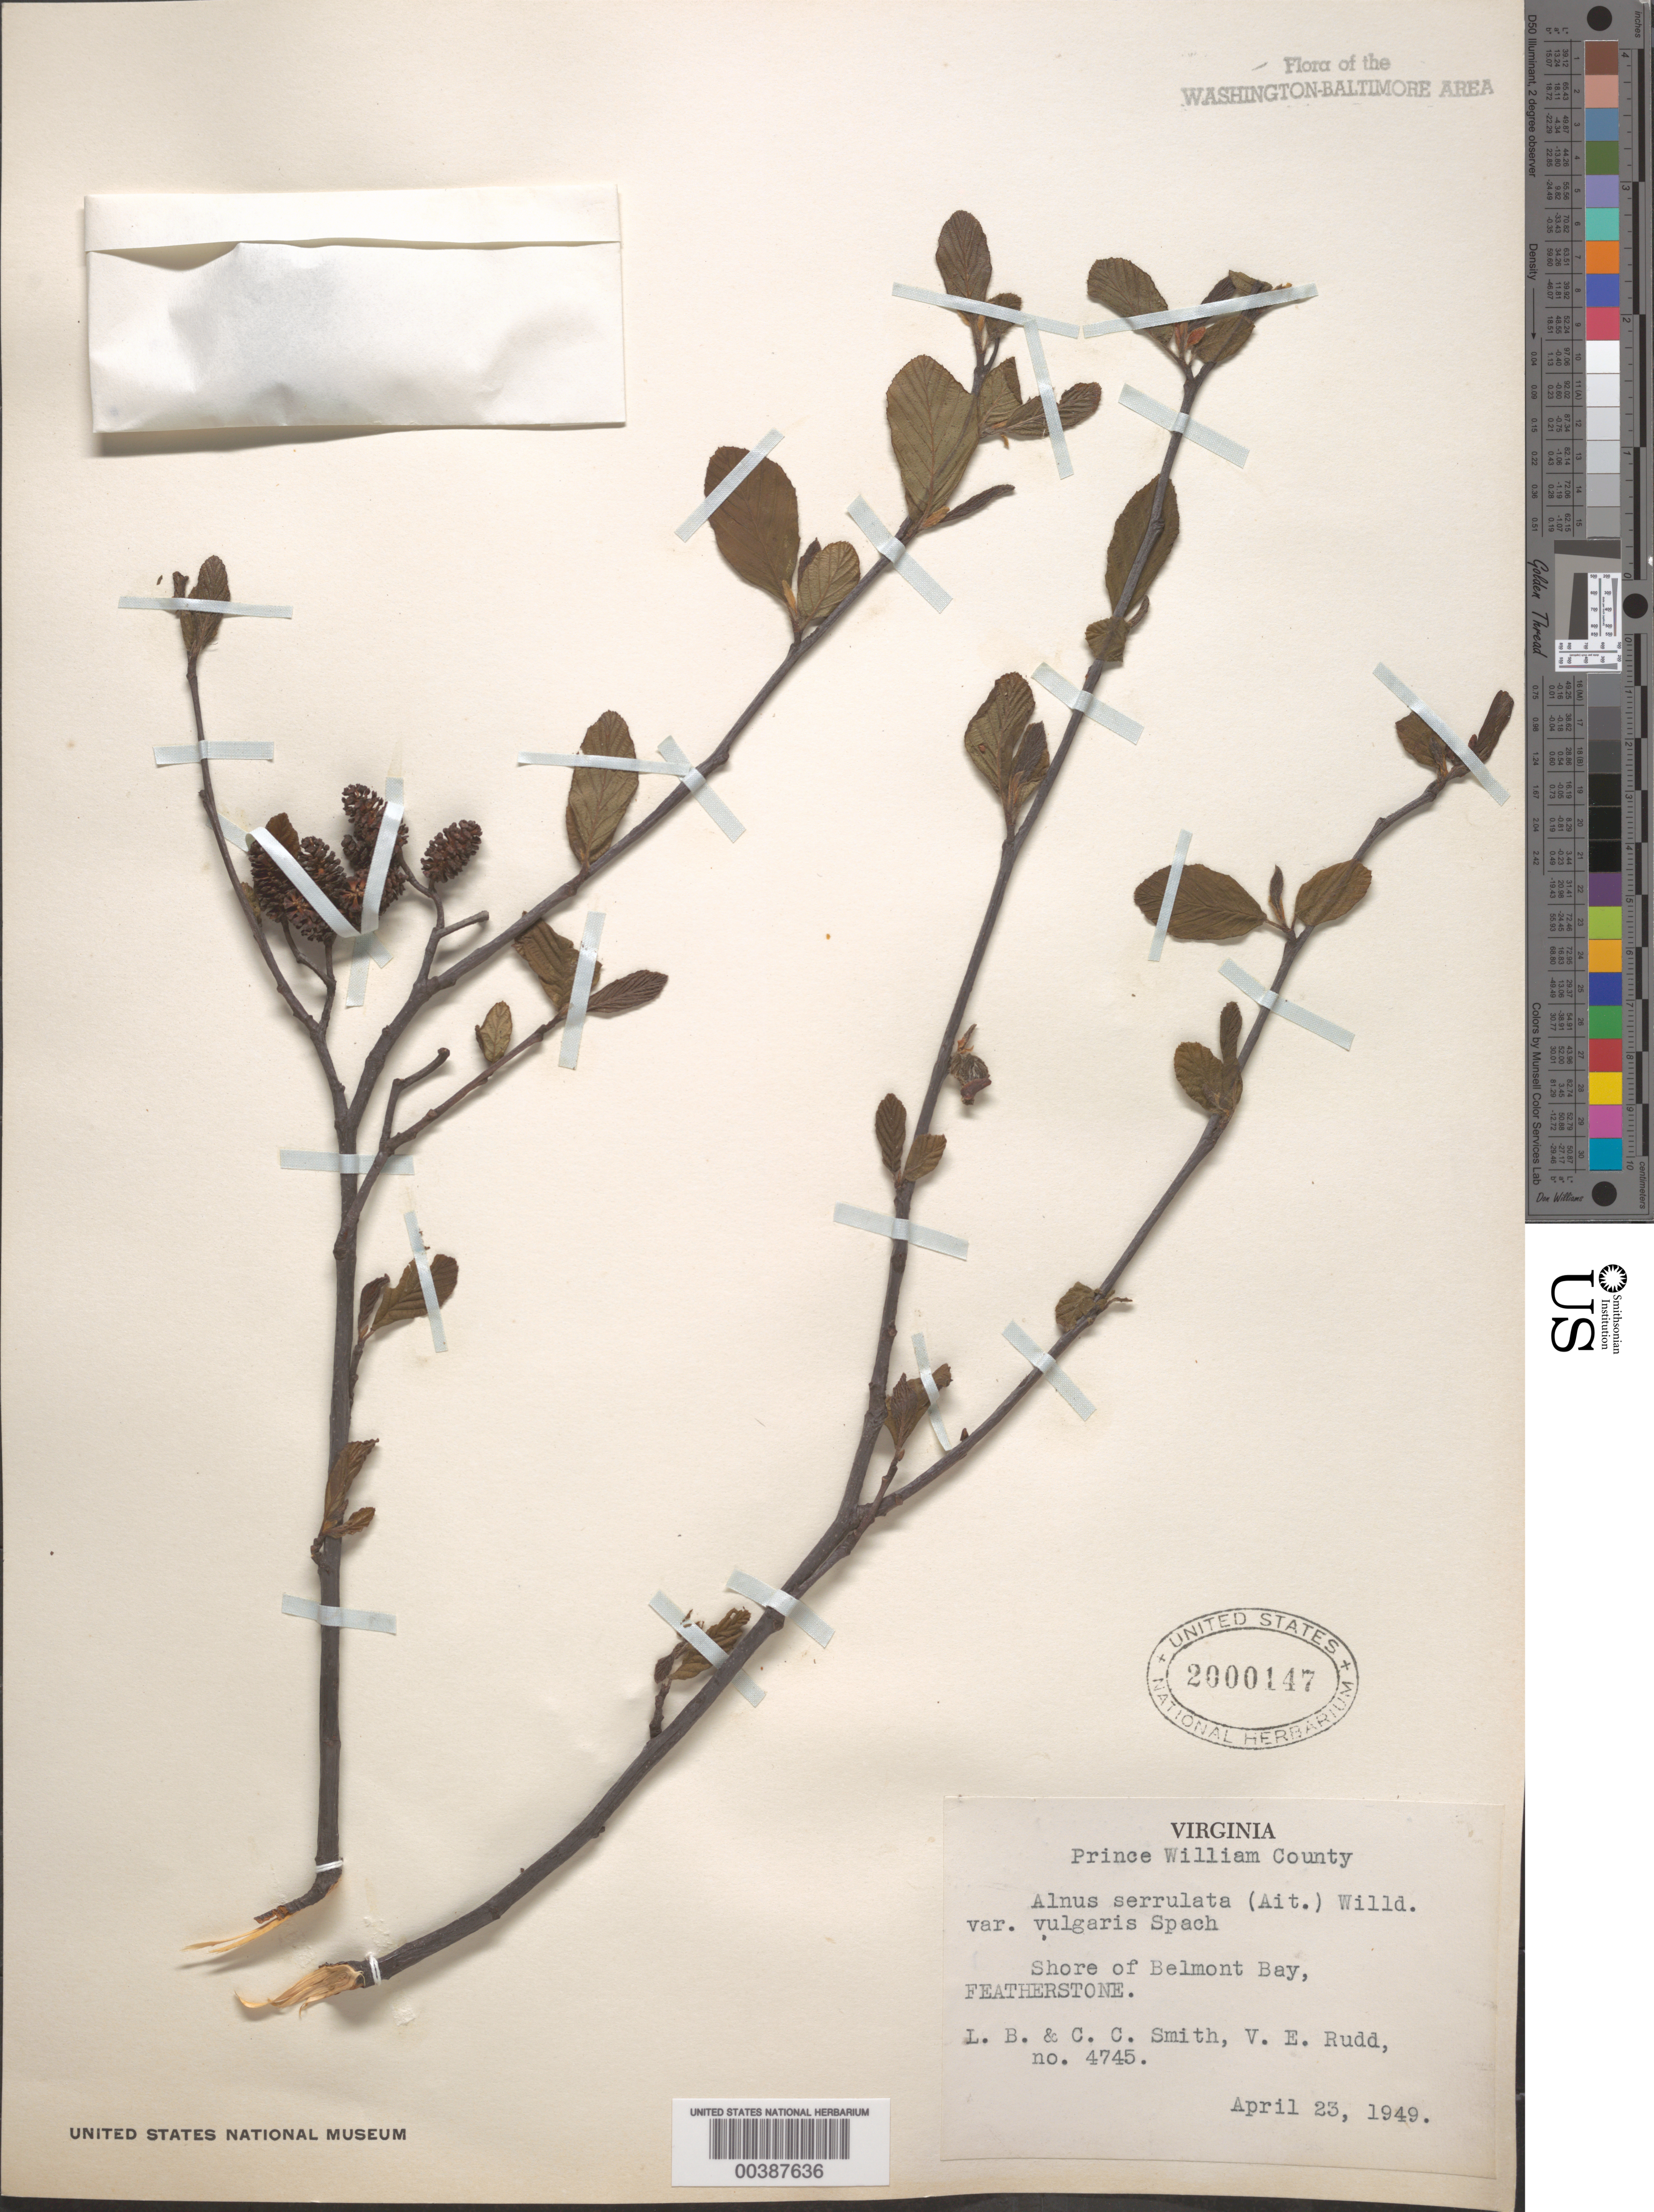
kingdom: Plantae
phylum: Tracheophyta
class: Magnoliopsida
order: Fagales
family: Betulaceae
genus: Alnus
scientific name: Alnus serrulata var. vulgaris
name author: Fernald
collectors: L. Smith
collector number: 4745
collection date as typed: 23 Apr 1949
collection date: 1949-04-23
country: United States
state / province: Virginia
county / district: Prince William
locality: Belmont Bay, Featherstone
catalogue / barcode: US 2000147